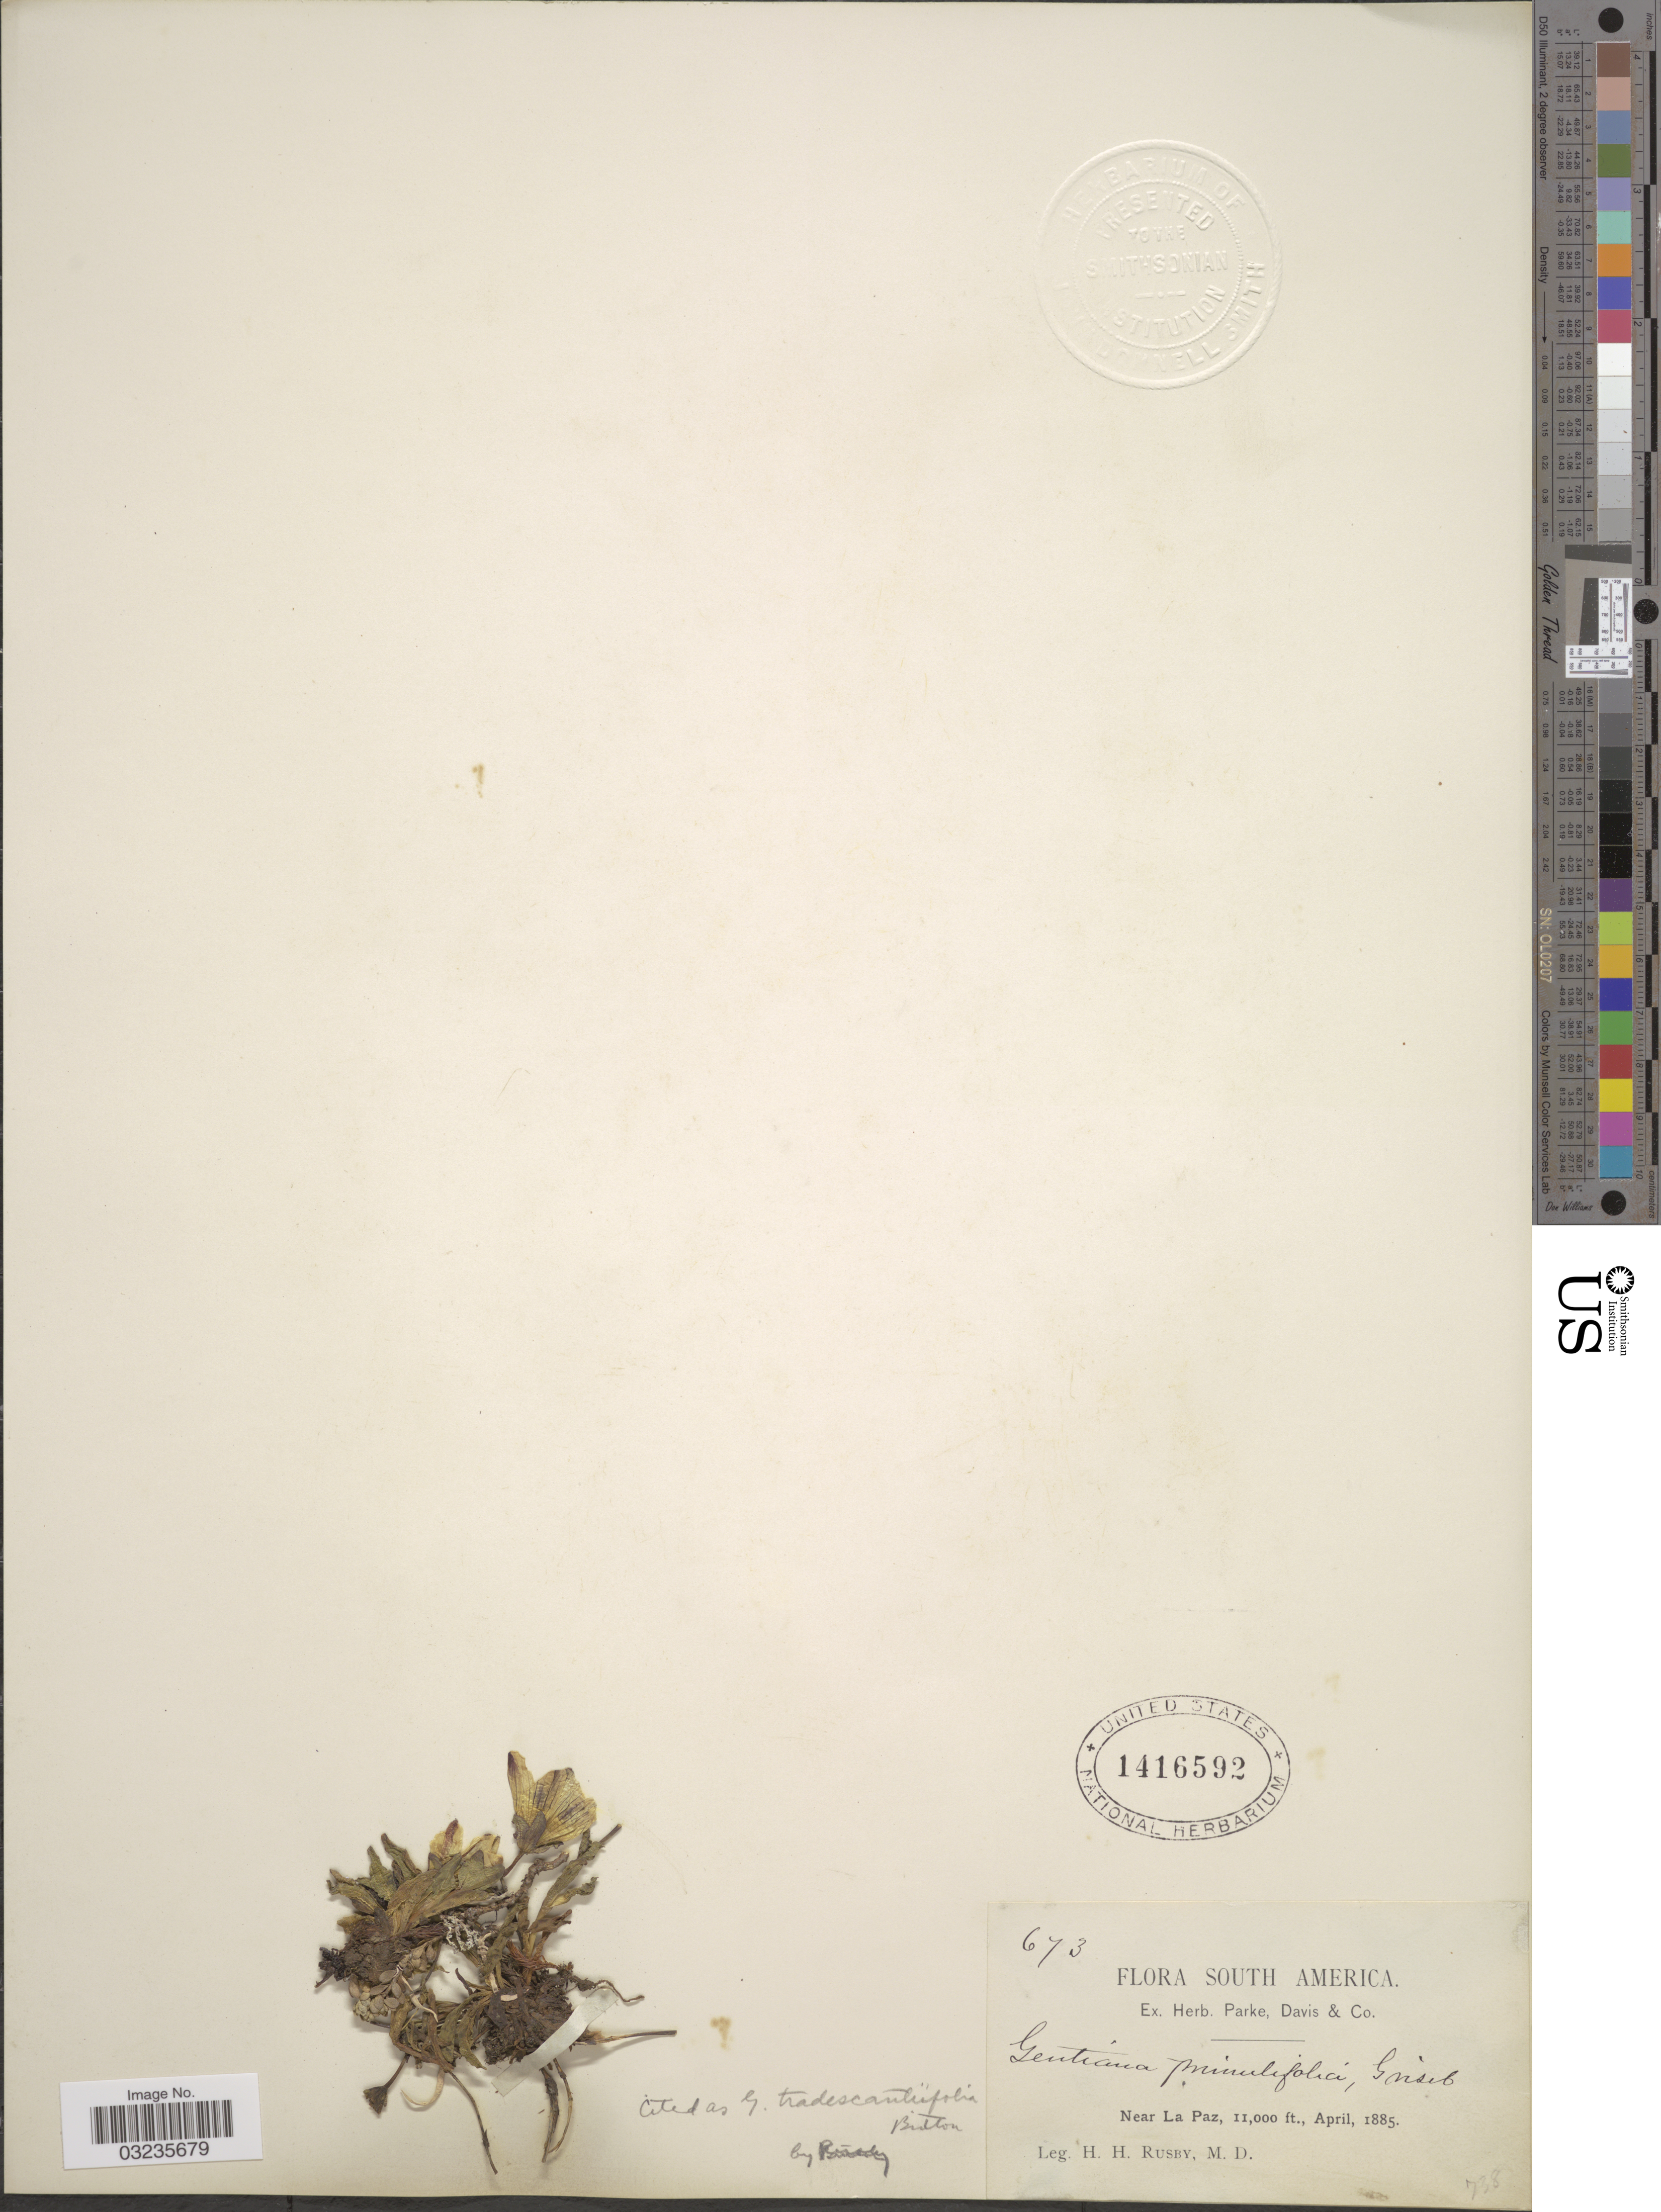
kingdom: Plantae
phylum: Tracheophyta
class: Magnoliopsida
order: Gentianales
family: Gentianaceae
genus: Gentiana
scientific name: Gentiana tradescantiifolia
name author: Britton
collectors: H. H. Rusby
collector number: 673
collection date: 1885-04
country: Bolivia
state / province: La Paz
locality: Near La Paz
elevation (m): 3353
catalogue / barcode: US 1416592